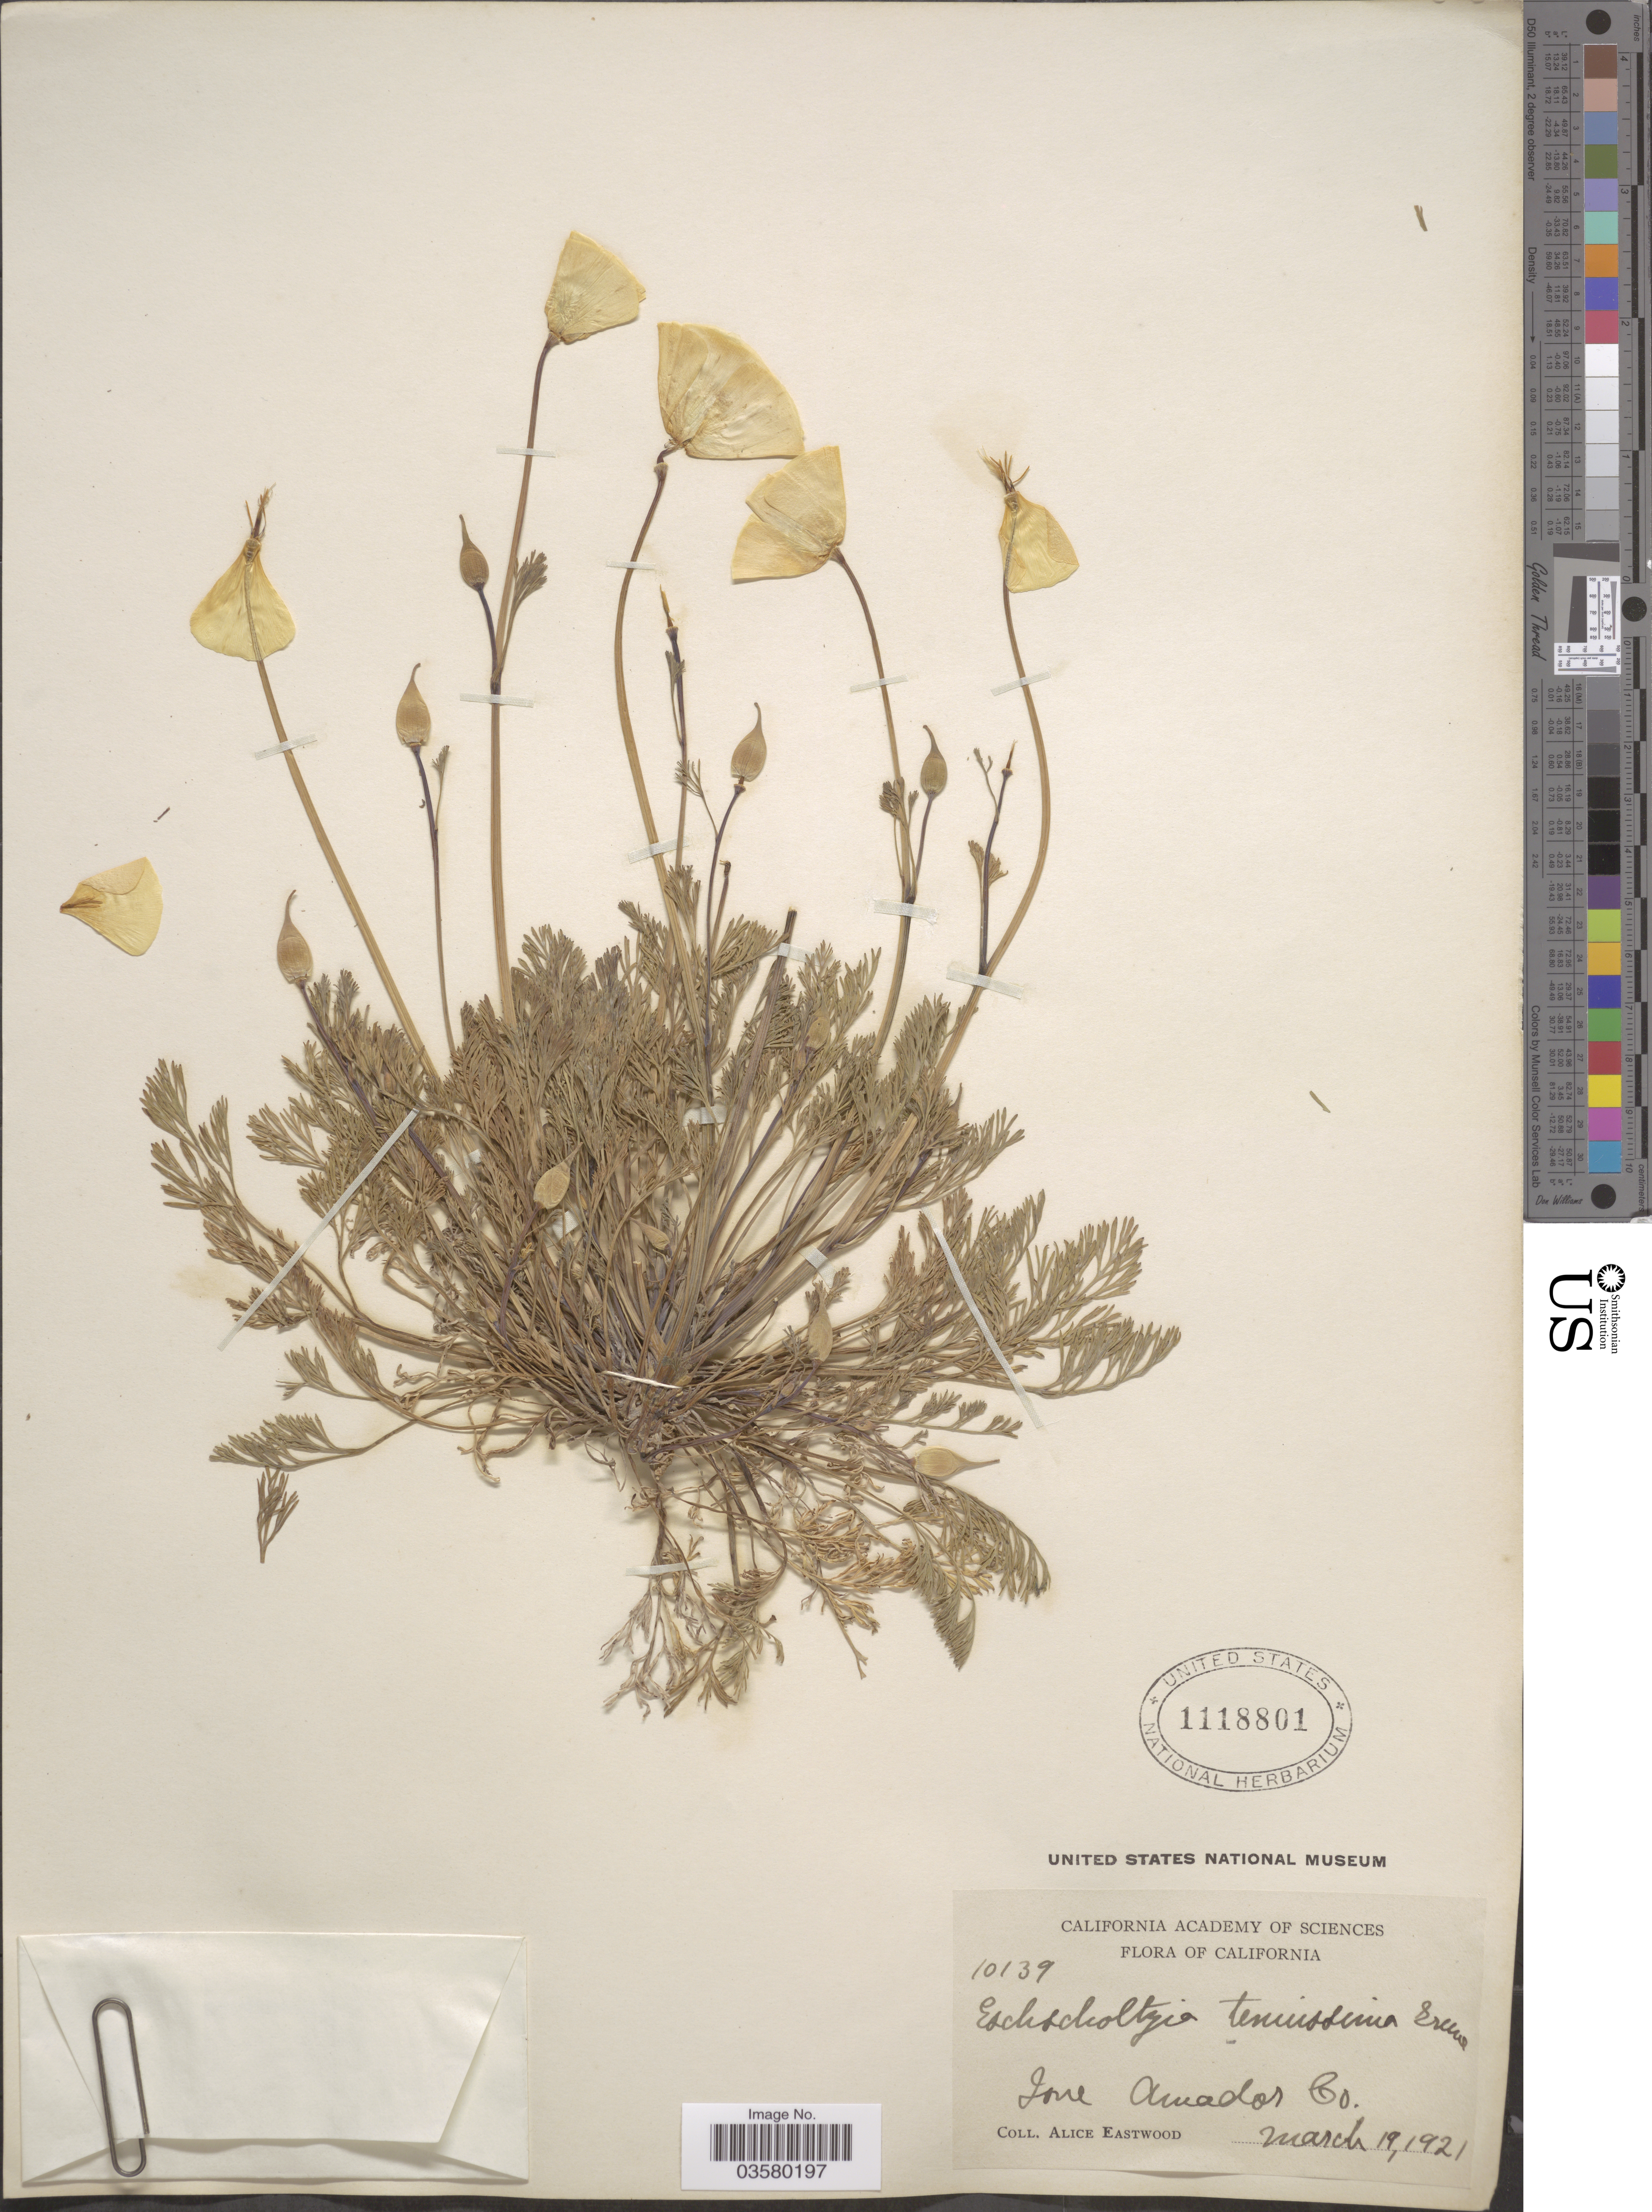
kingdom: Plantae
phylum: Tracheophyta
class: Magnoliopsida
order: Ranunculales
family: Papaveraceae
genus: Eschscholzia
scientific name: Eschscholzia caespitosa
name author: Benth.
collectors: A. Eastwood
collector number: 10139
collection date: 1921-03-19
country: United States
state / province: California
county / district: Amador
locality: Ione Amador Co.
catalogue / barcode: US 1118801